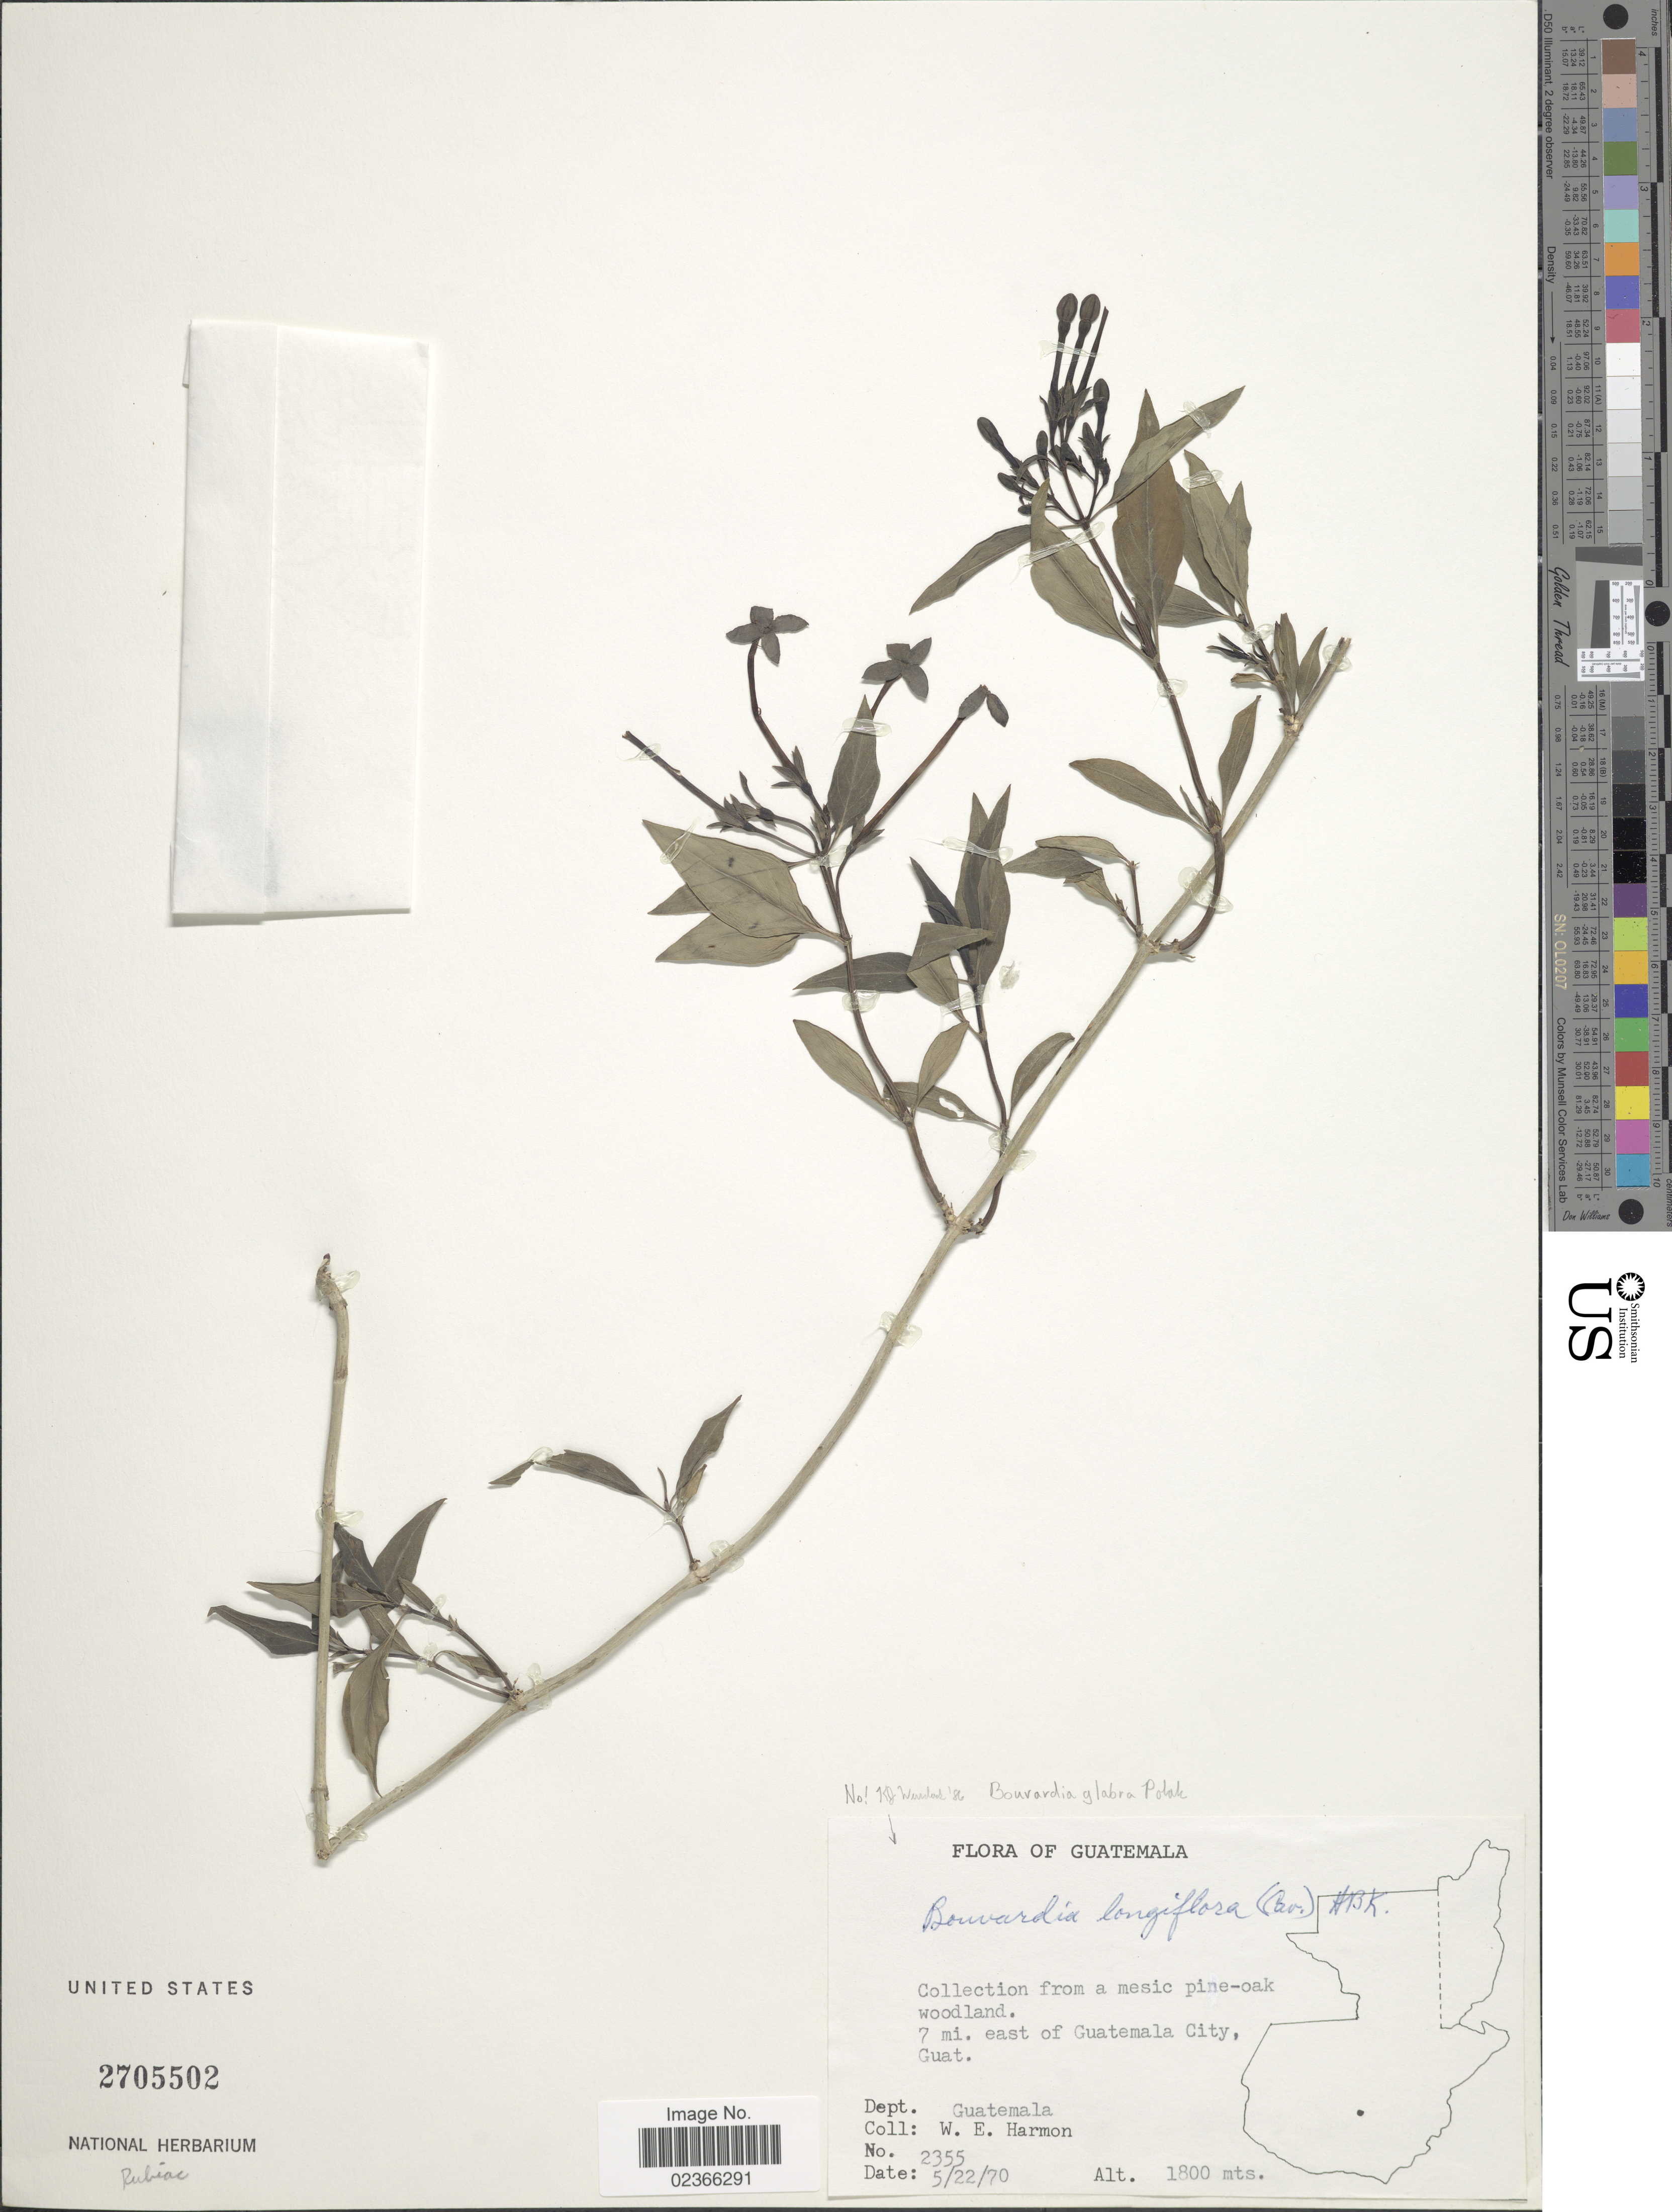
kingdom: Plantae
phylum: Tracheophyta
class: Magnoliopsida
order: Gentianales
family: Rubiaceae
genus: Bouvardia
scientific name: Bouvardia glabra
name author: Polák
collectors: W. E. Harmon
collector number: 2355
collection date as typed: Transcribed d/m/y: 22/5/70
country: Guatemala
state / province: Guatemala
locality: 7 mi, east of Guatemala City Guat. Dept. Guatemala.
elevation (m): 1800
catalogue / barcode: US 2705502